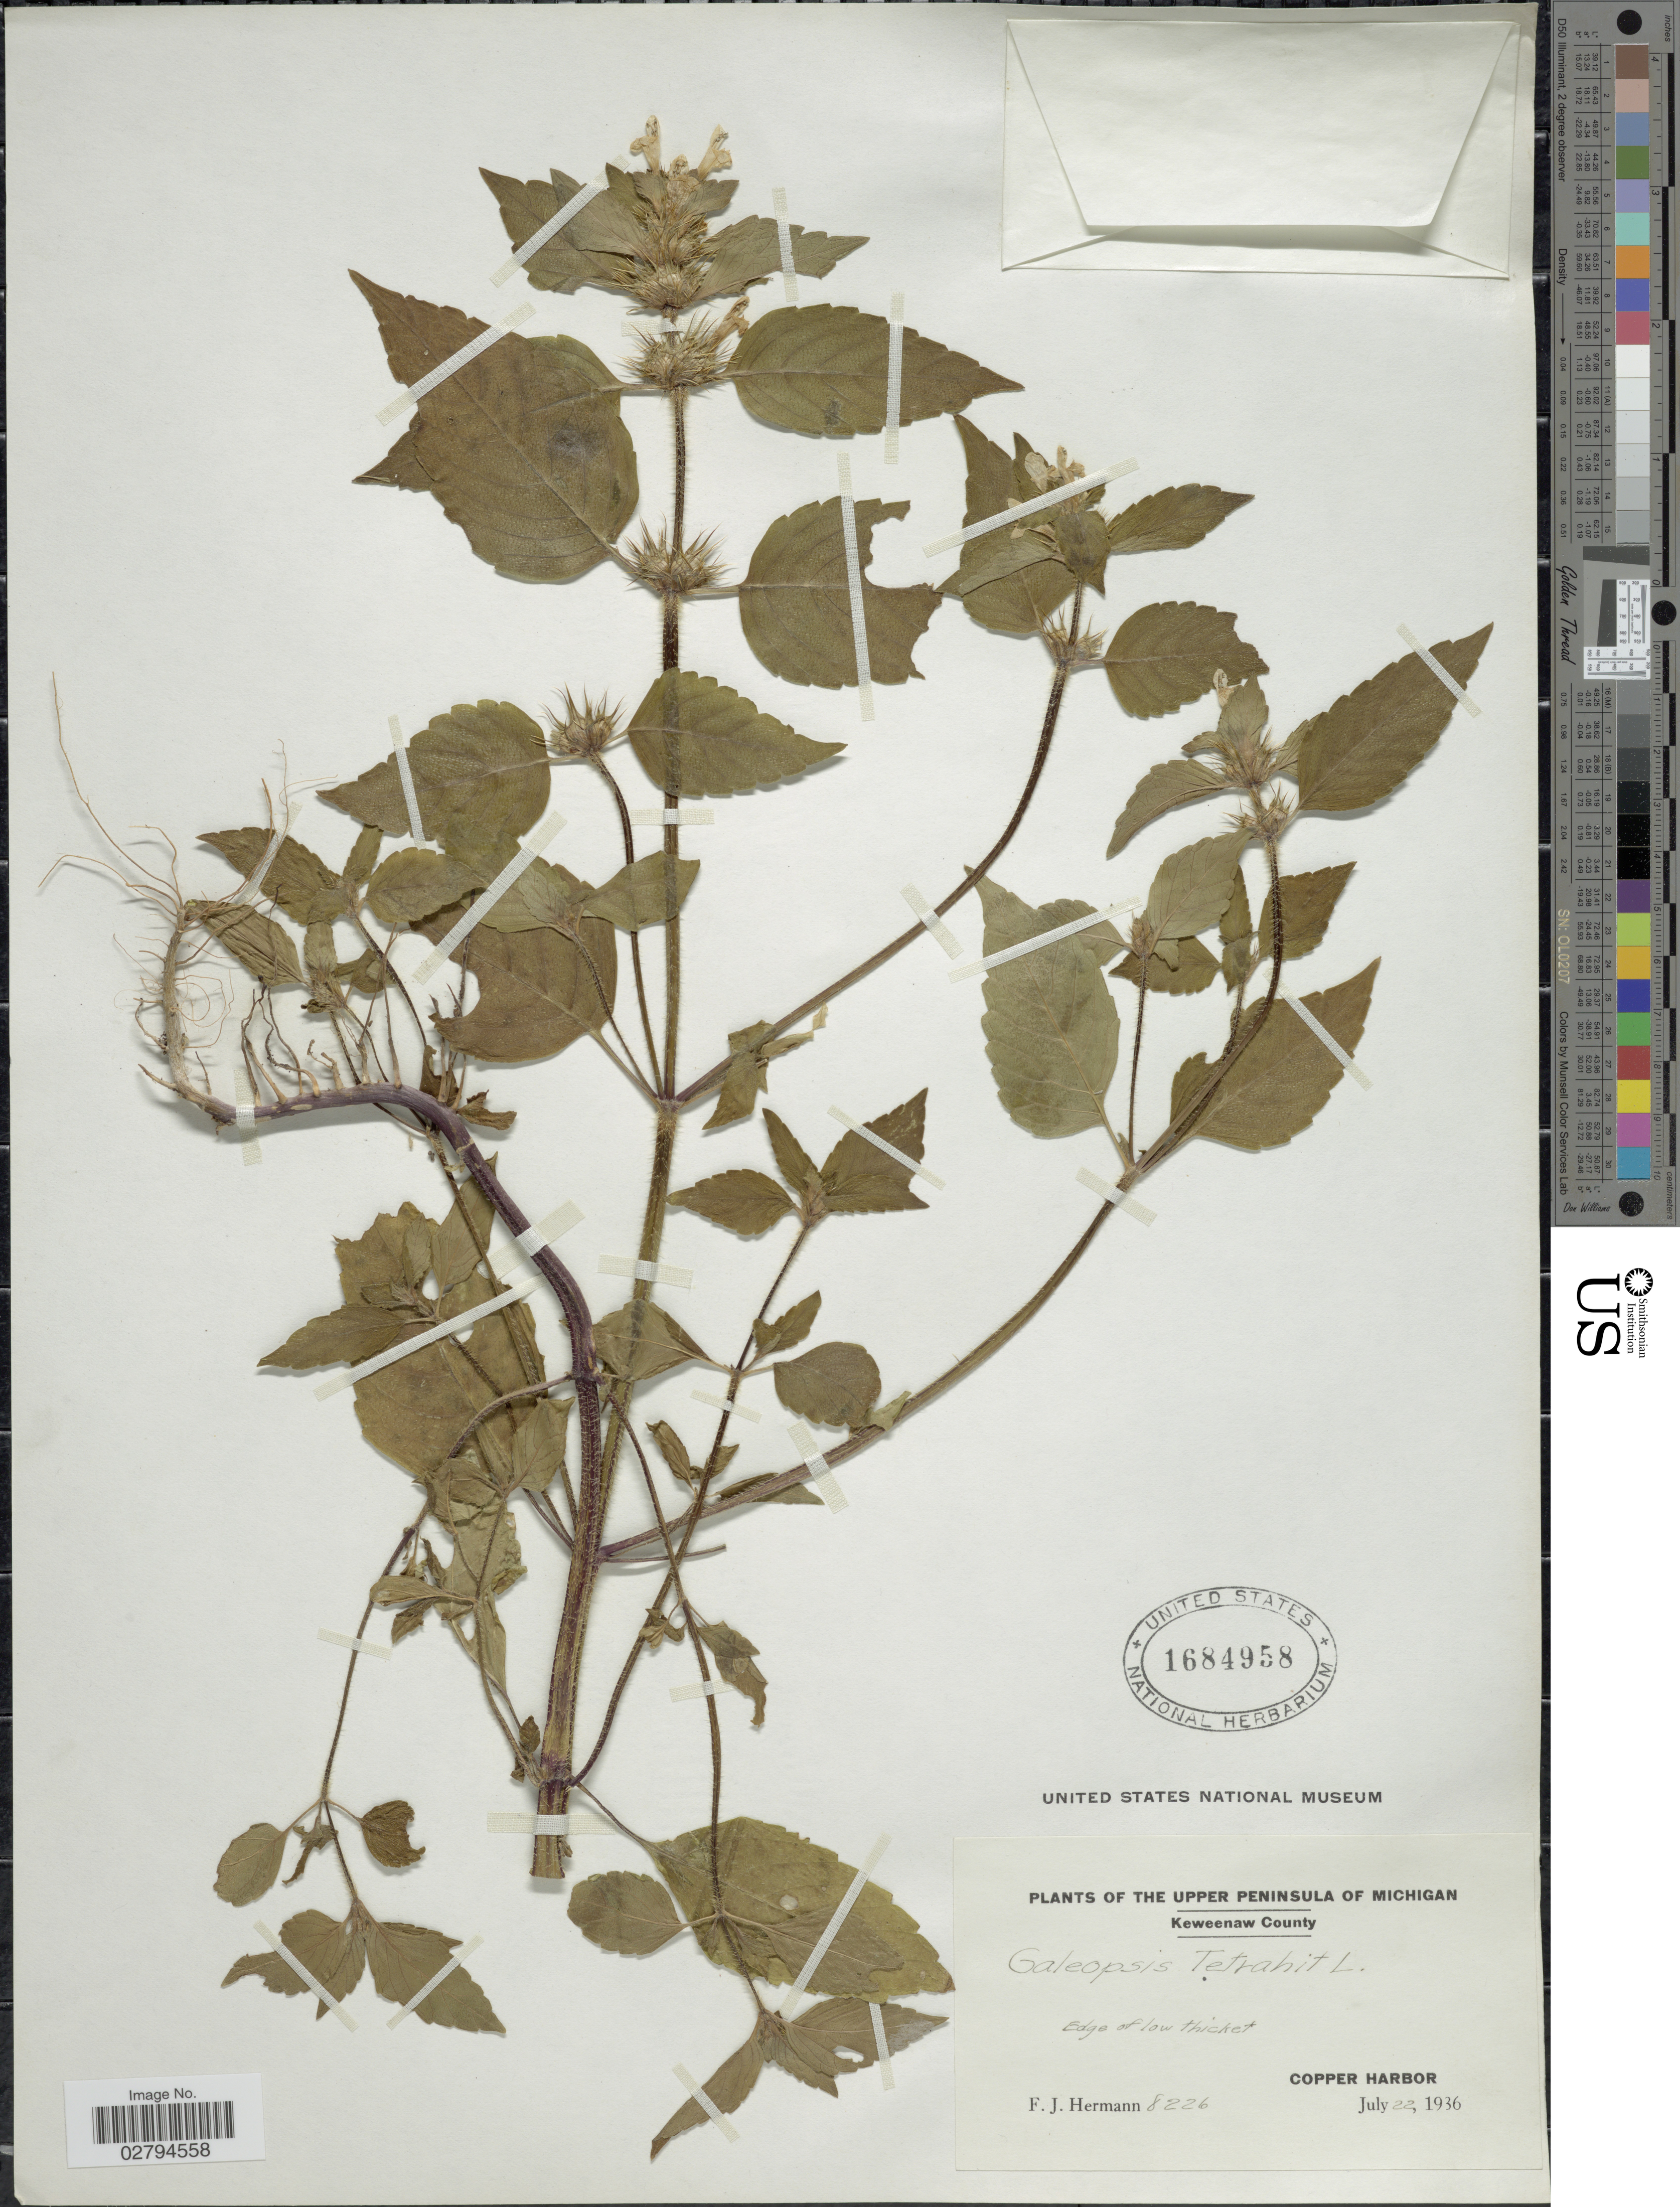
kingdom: Plantae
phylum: Tracheophyta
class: Magnoliopsida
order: Lamiales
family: Lamiaceae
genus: Galeopsis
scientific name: Galeopsis tetrahit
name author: L.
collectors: F. J. Hermann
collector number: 8226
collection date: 1936-07-22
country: United States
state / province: Michigan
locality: The Upper Peninsula of Michigan. Keweenaw County. Copper Harbor.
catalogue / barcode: US 1684958